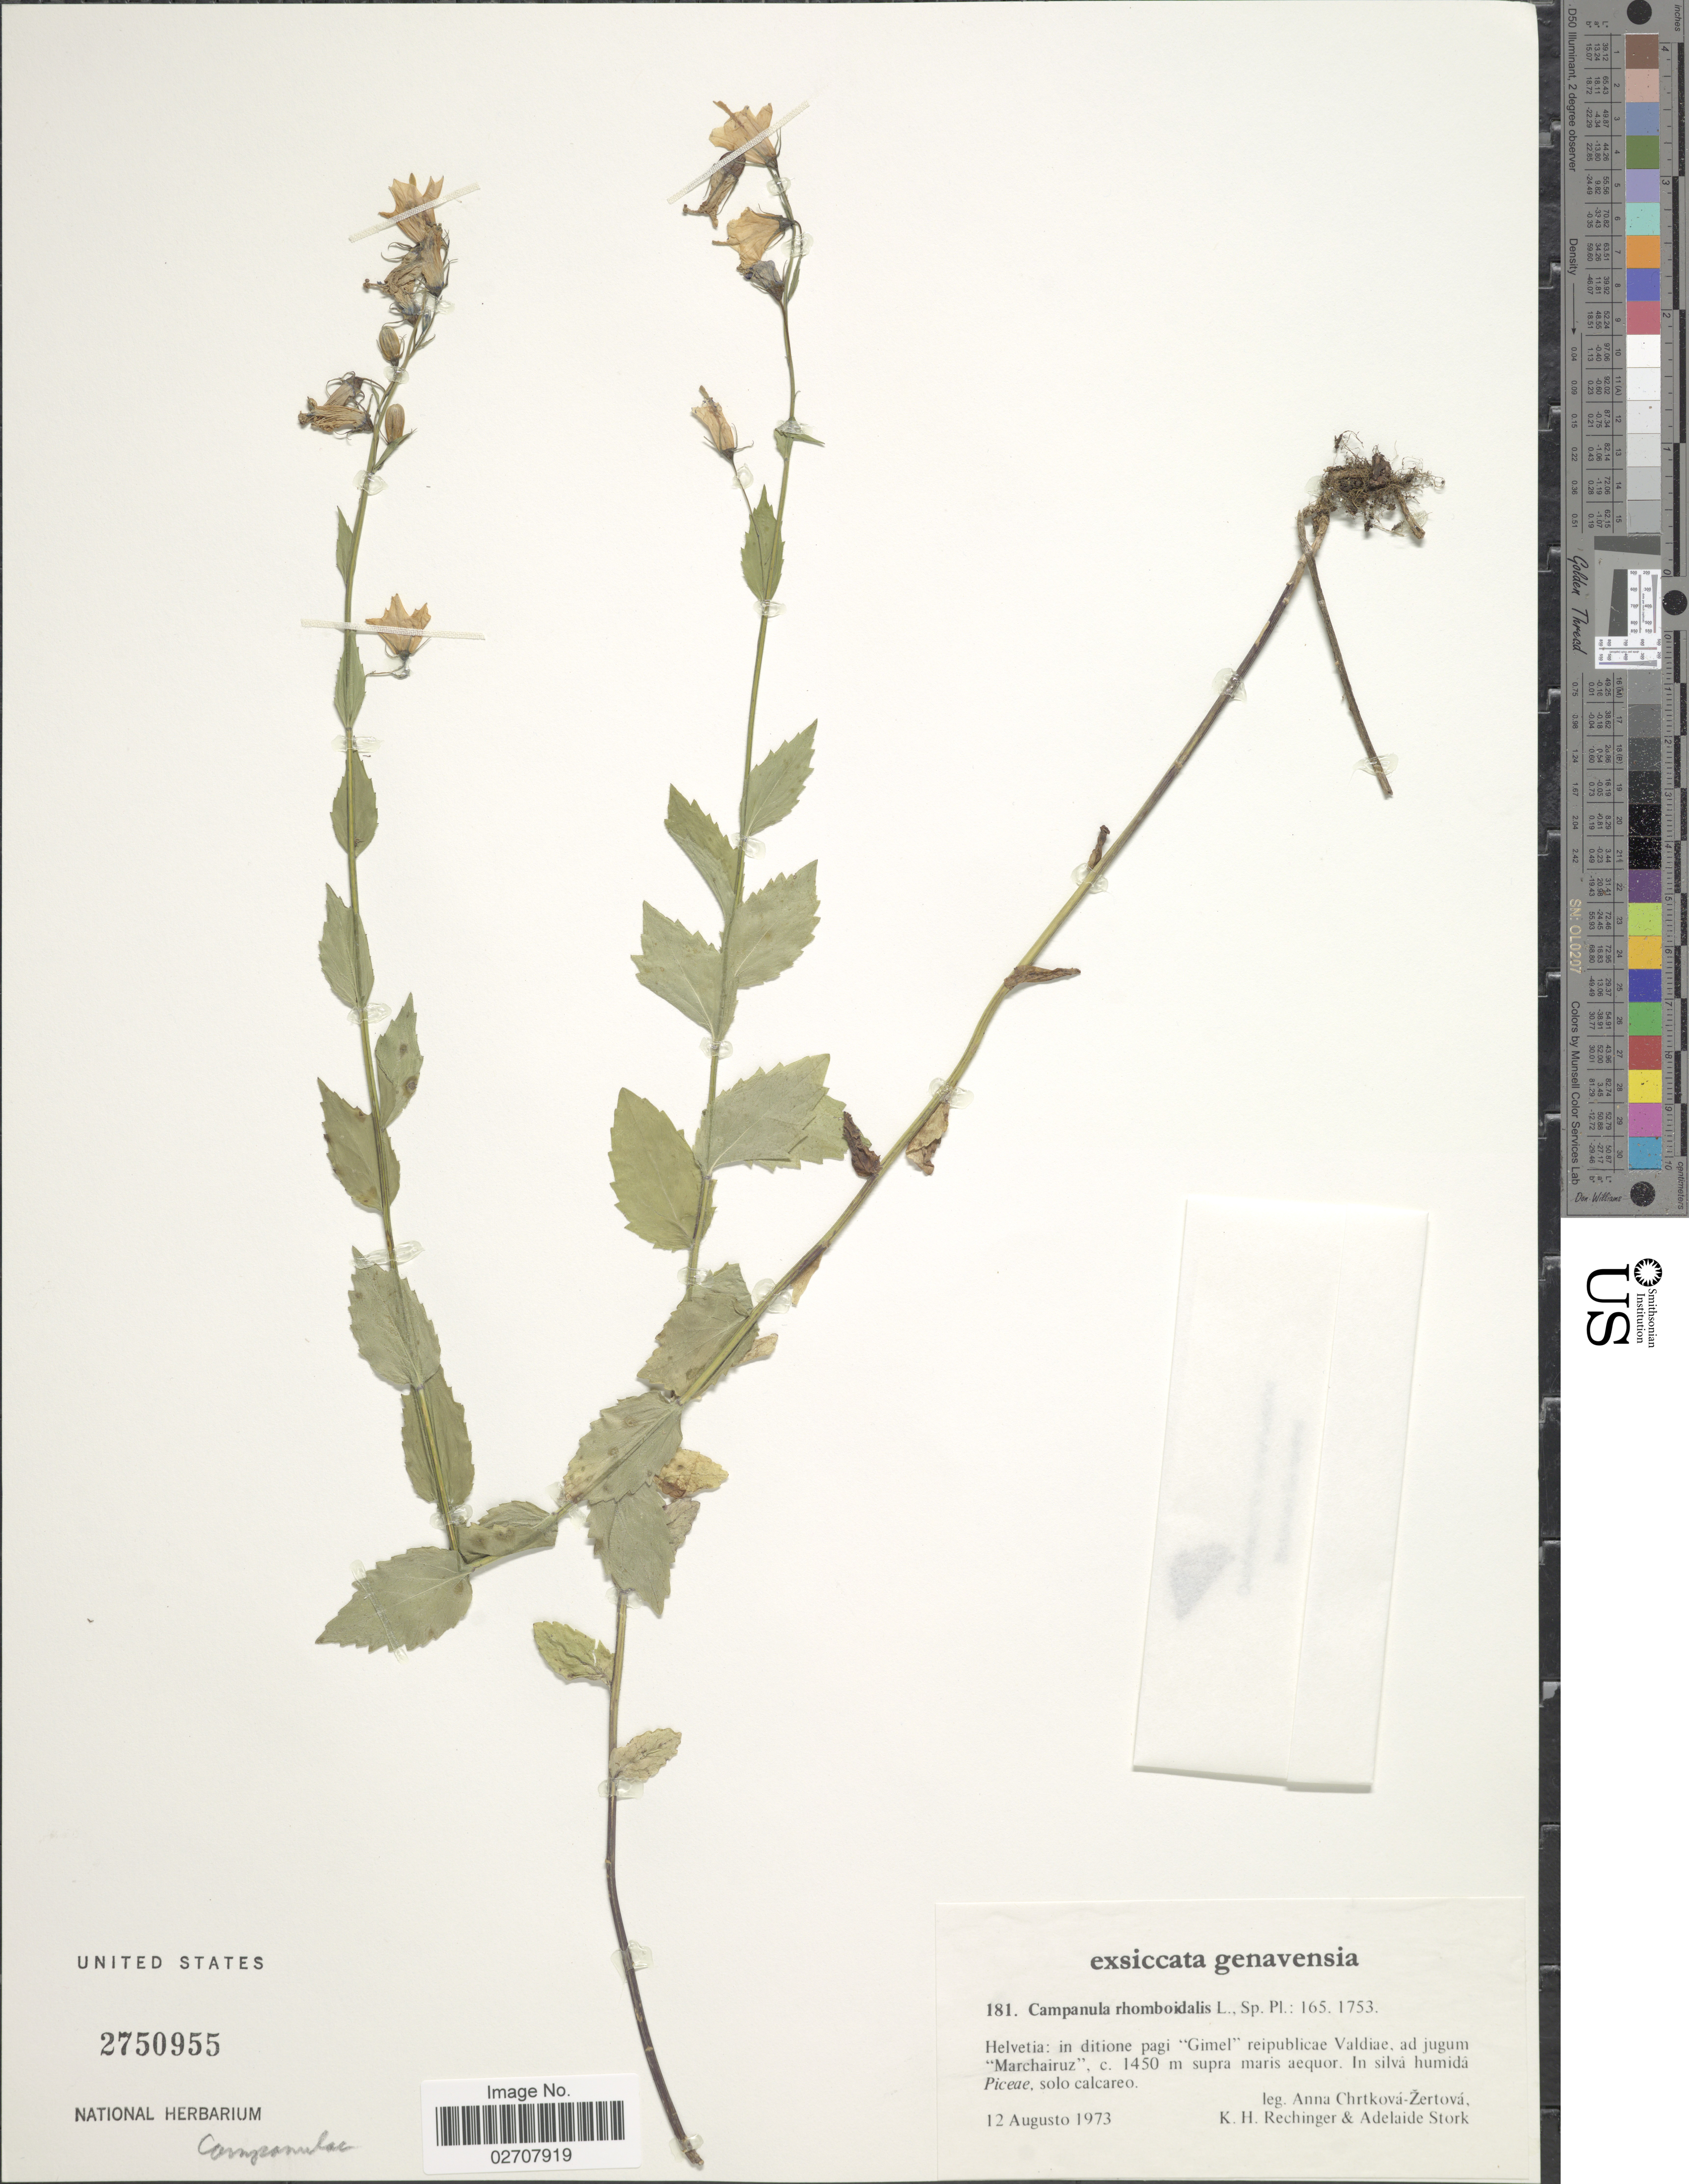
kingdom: Plantae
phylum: Tracheophyta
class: Magnoliopsida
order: Asterales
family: Campanulaceae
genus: Campanula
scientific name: Campanula rhomboidalis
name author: L.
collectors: A. Chrtkova-Zertova, K. H. Rechinger & A. Stork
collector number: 181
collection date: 1973-08-12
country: Switzerland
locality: Genavensia, Helvetia: in ditione pagi "Gimel" reipublicae Valdiae, ad jugum "Marchairuz" c supra maris aequor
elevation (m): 1450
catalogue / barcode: US 2750955